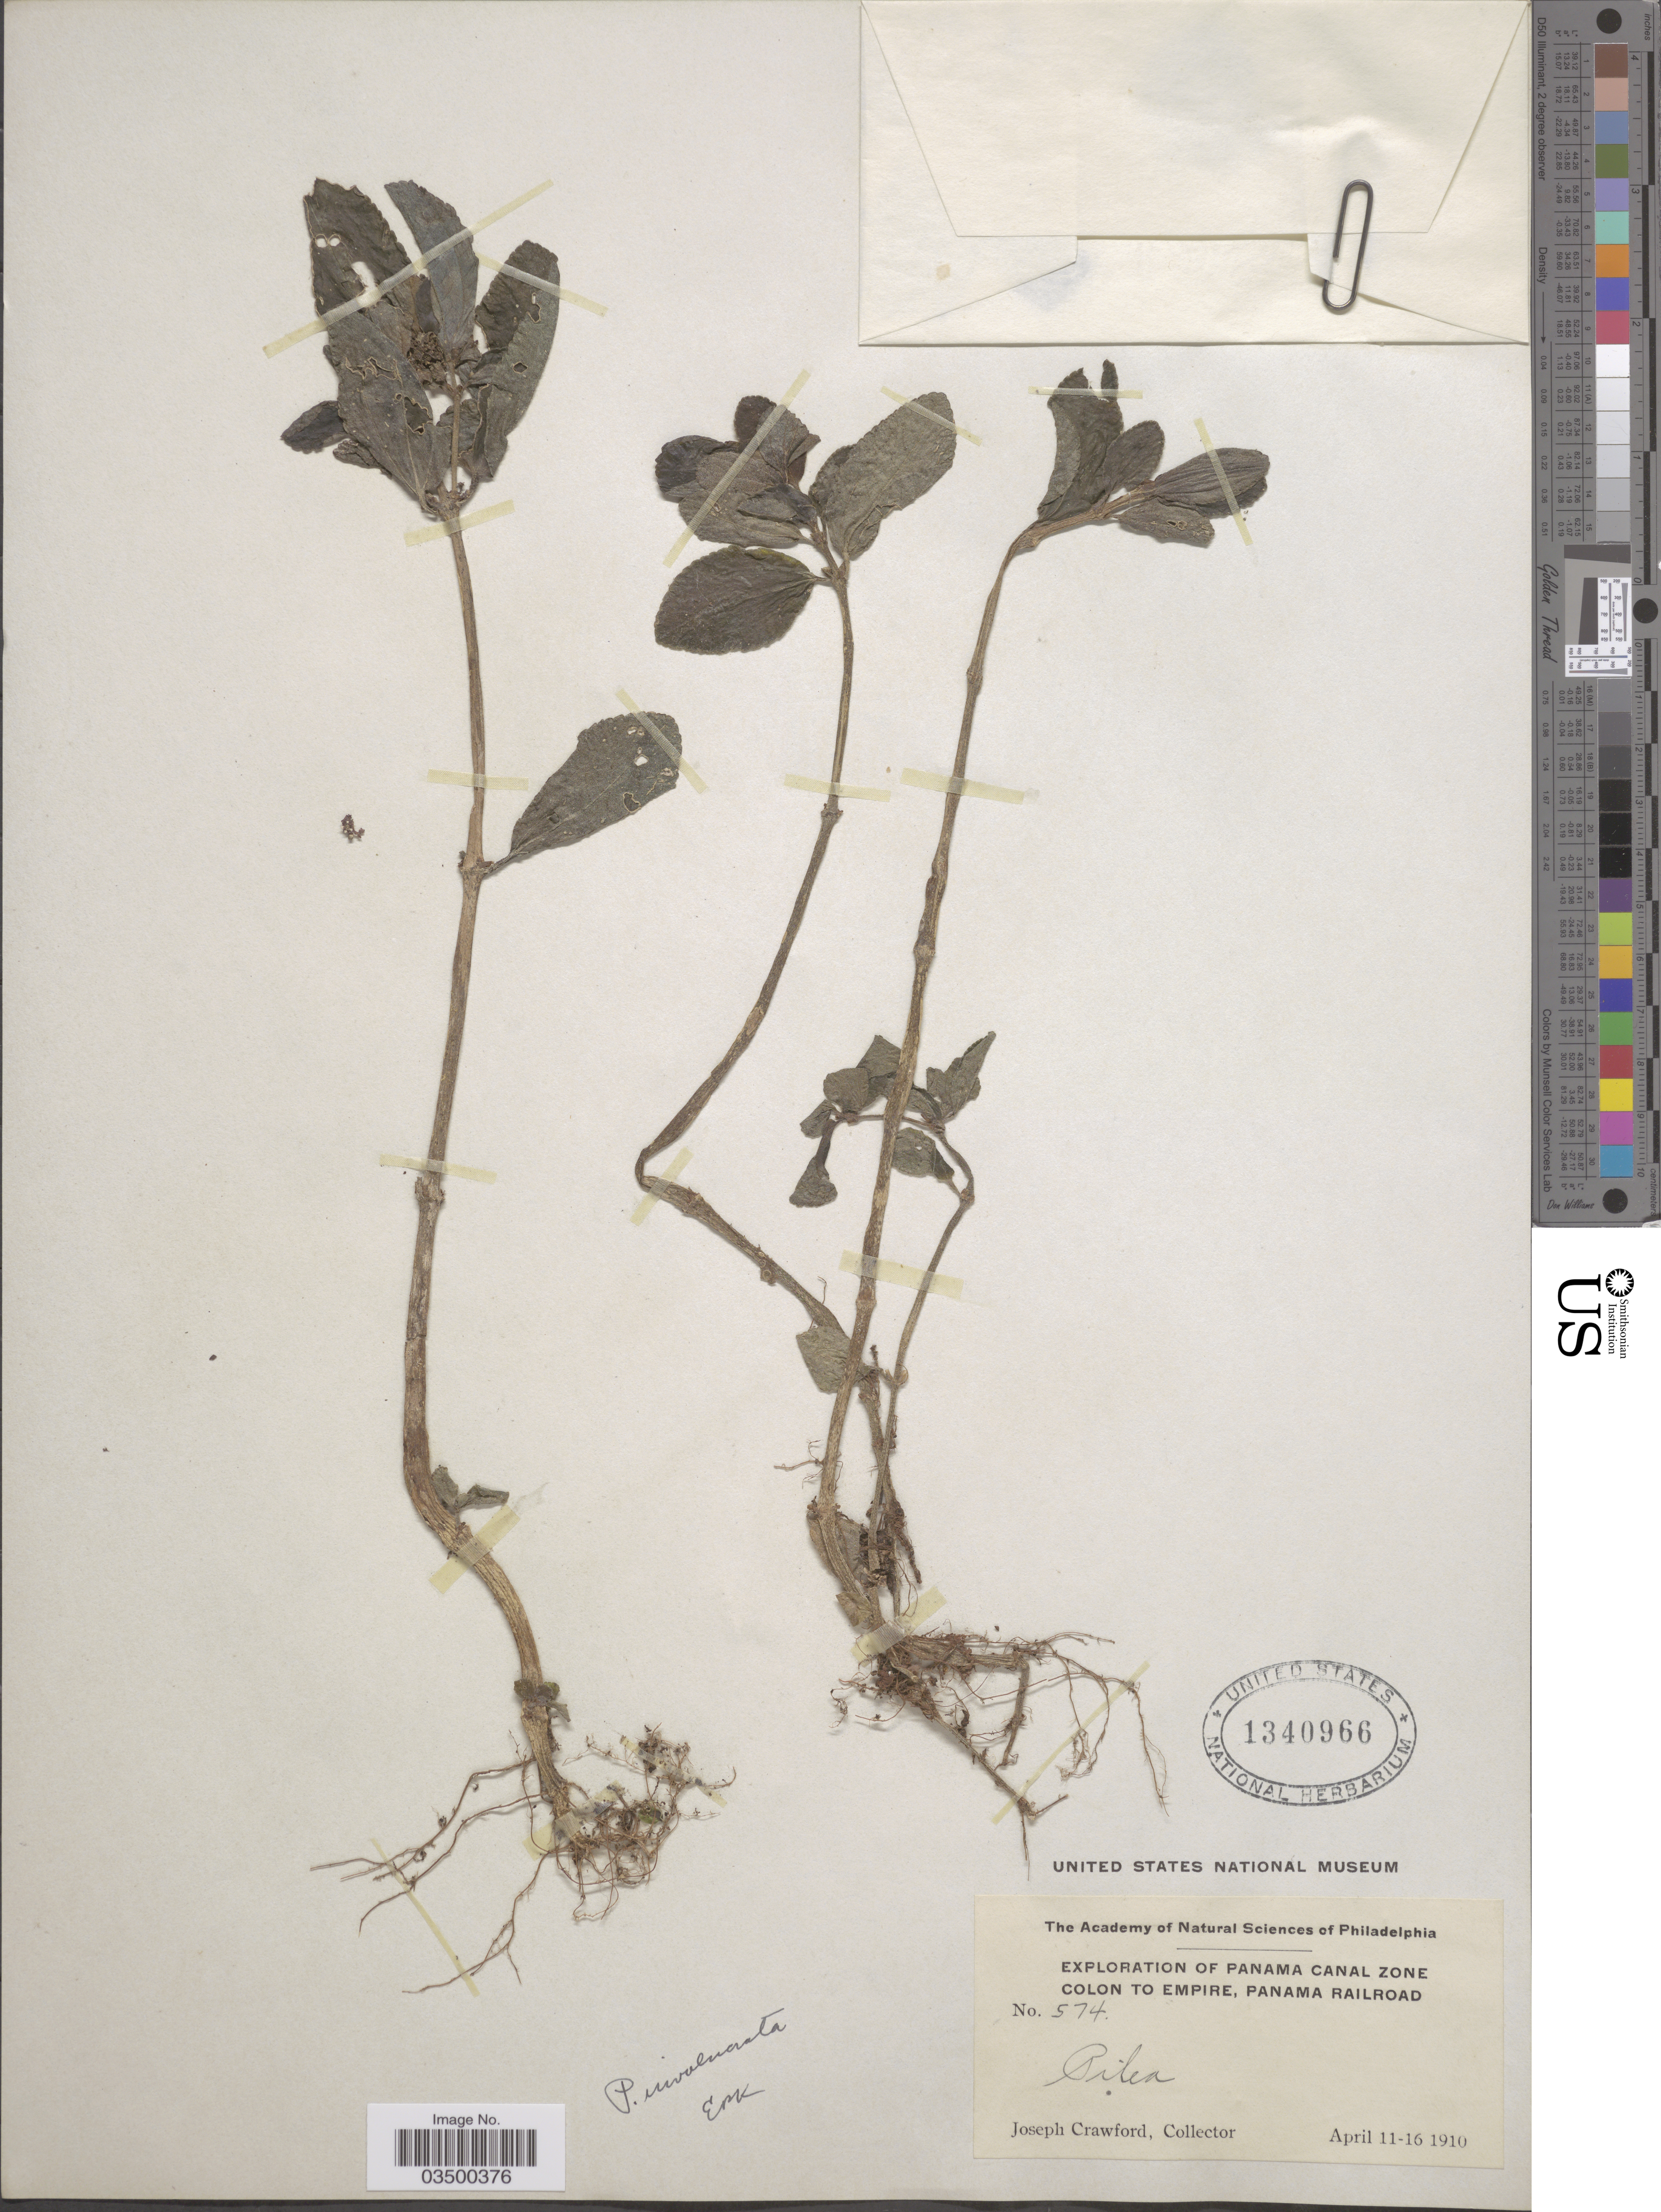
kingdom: Plantae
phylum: Tracheophyta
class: Magnoliopsida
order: Rosales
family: Urticaceae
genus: Pilea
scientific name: Pilea involucrata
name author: Urb.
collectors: J. Crawford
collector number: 574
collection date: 1910-04-11/1910-04-16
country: Panama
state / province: Colón / Panamá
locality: Panama Canal Zone. Colon to Empire, Panama Railroad.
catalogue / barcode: US 1340966